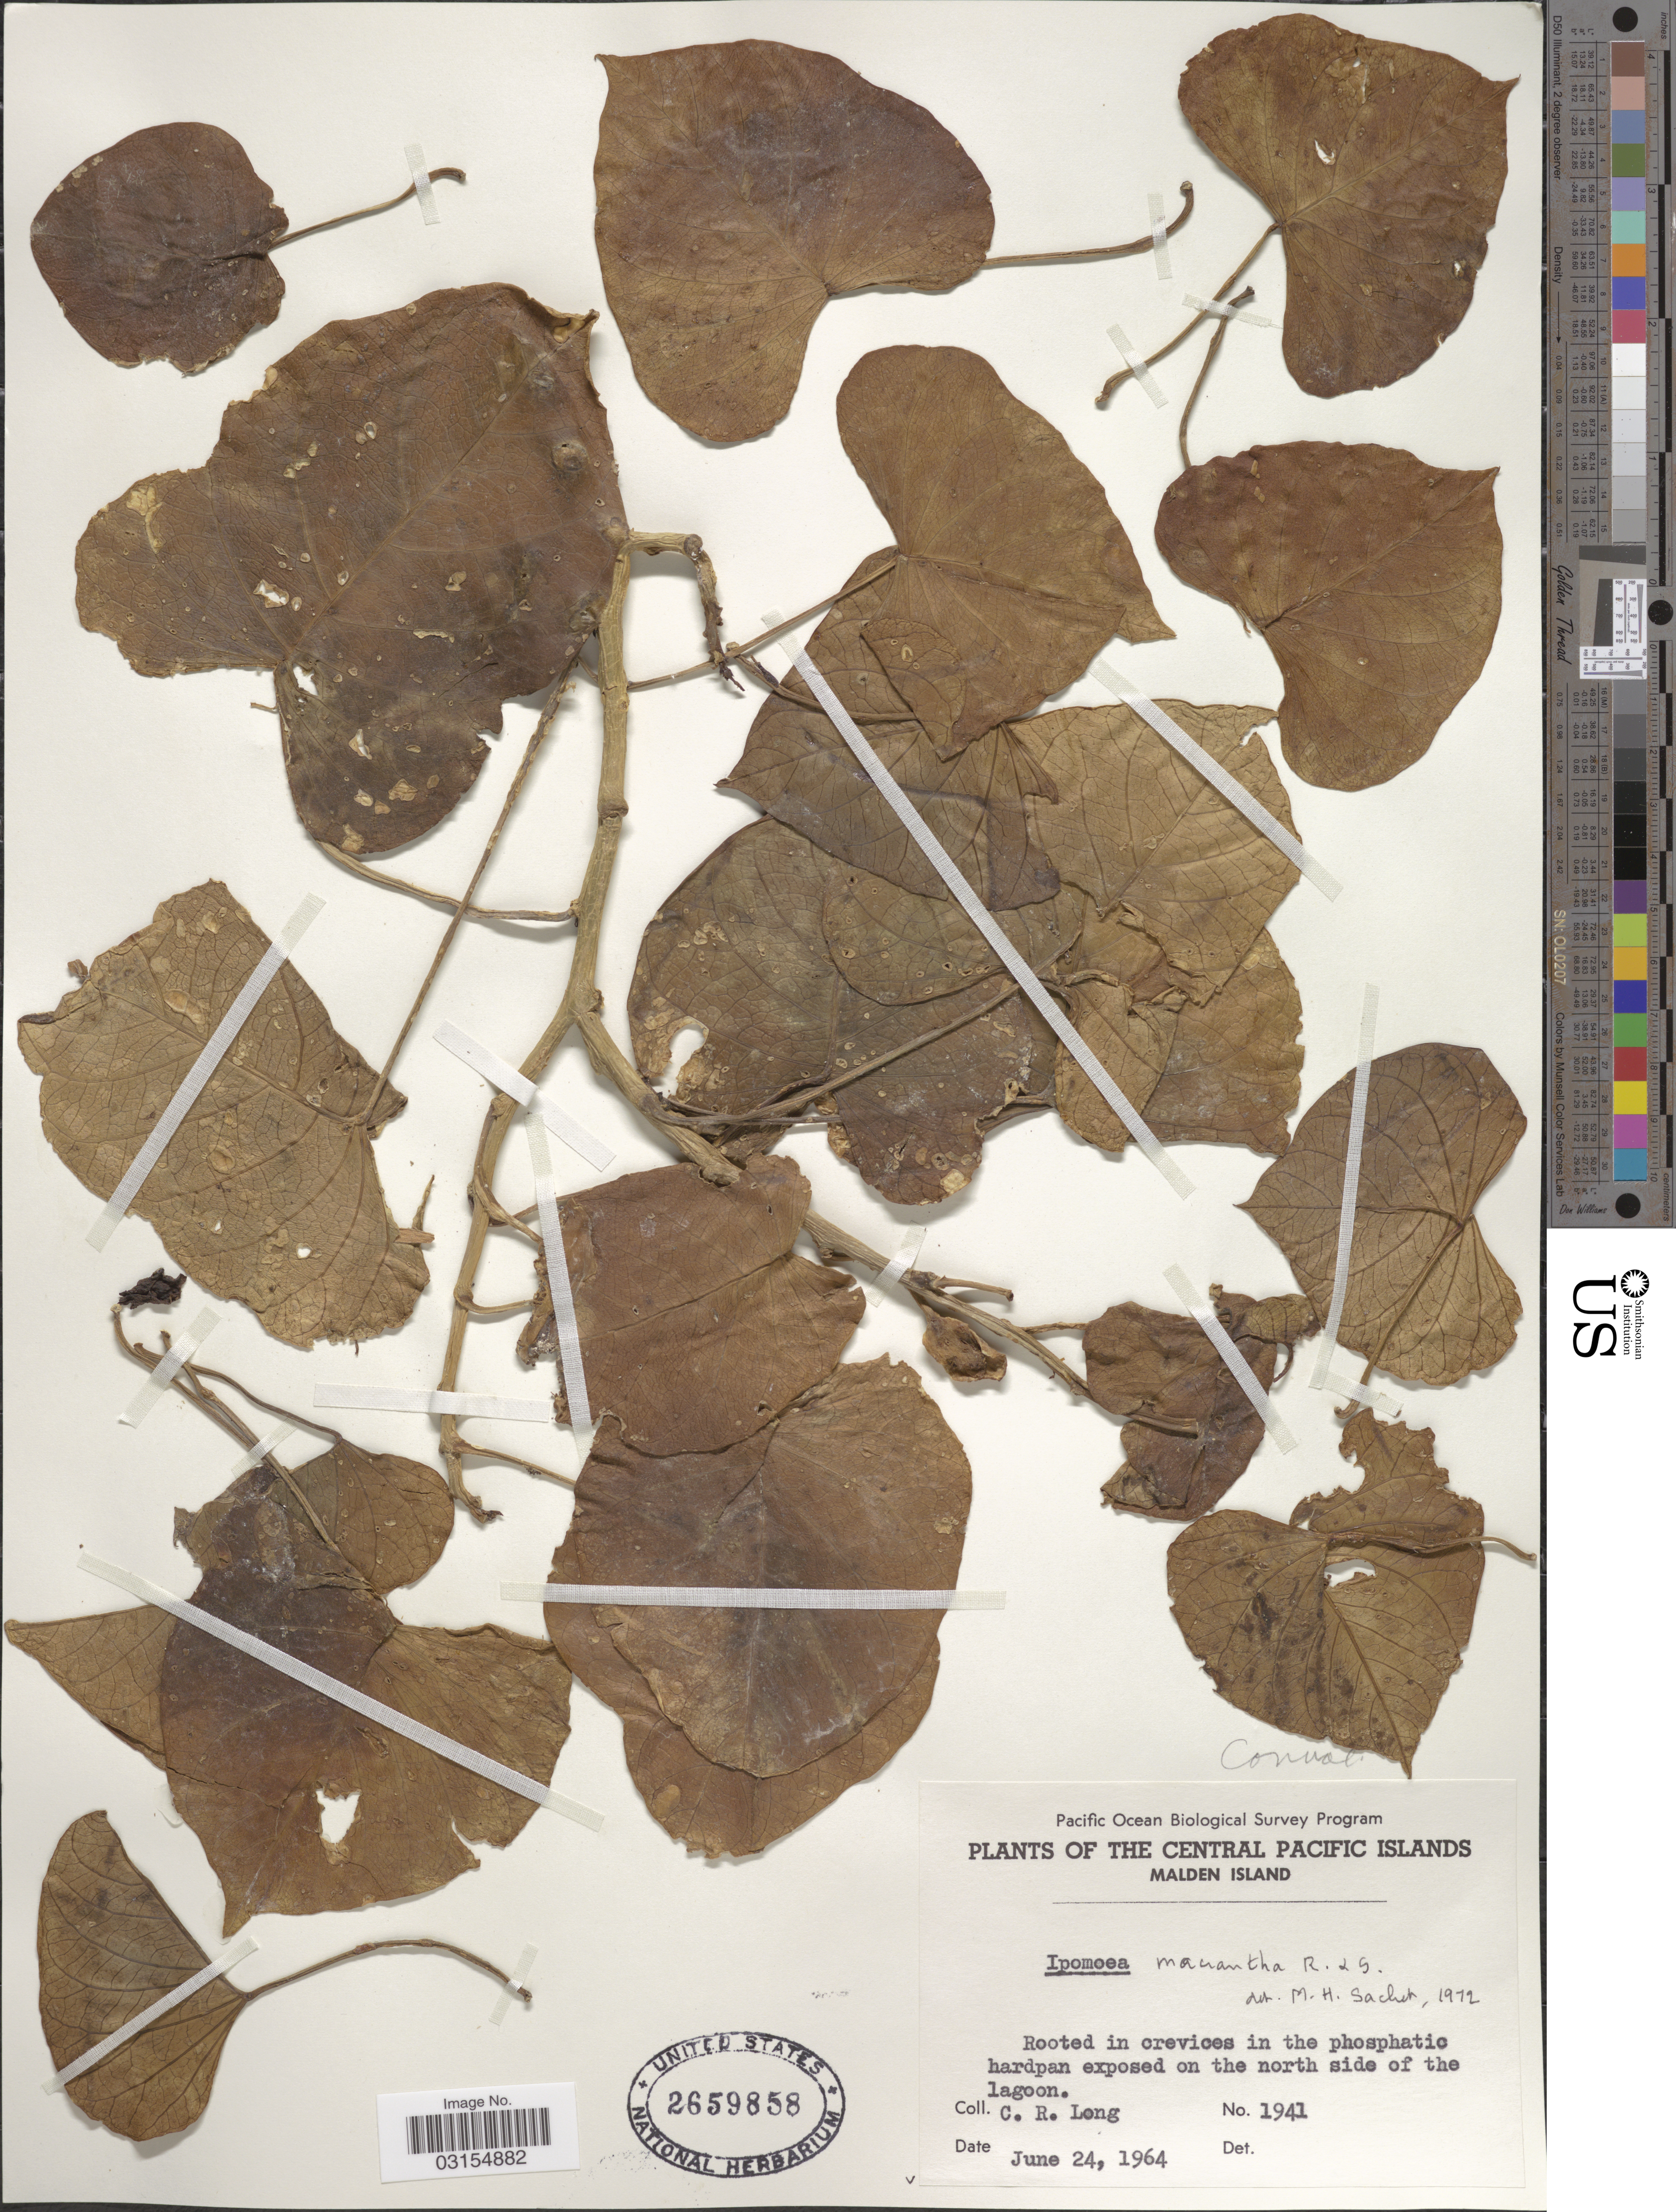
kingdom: Plantae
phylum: Tracheophyta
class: Magnoliopsida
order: Solanales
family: Convolvulaceae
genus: Ipomoea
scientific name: Ipomoea violacea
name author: L.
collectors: C. R. Long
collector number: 1941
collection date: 1964-06-24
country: Kiribati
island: Malden Island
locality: The Central Pacific Islands. Malden Island. Rooted in crevices in the phosphatic hardpan exposed on the north side of the lagoon.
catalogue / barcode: US 2659858